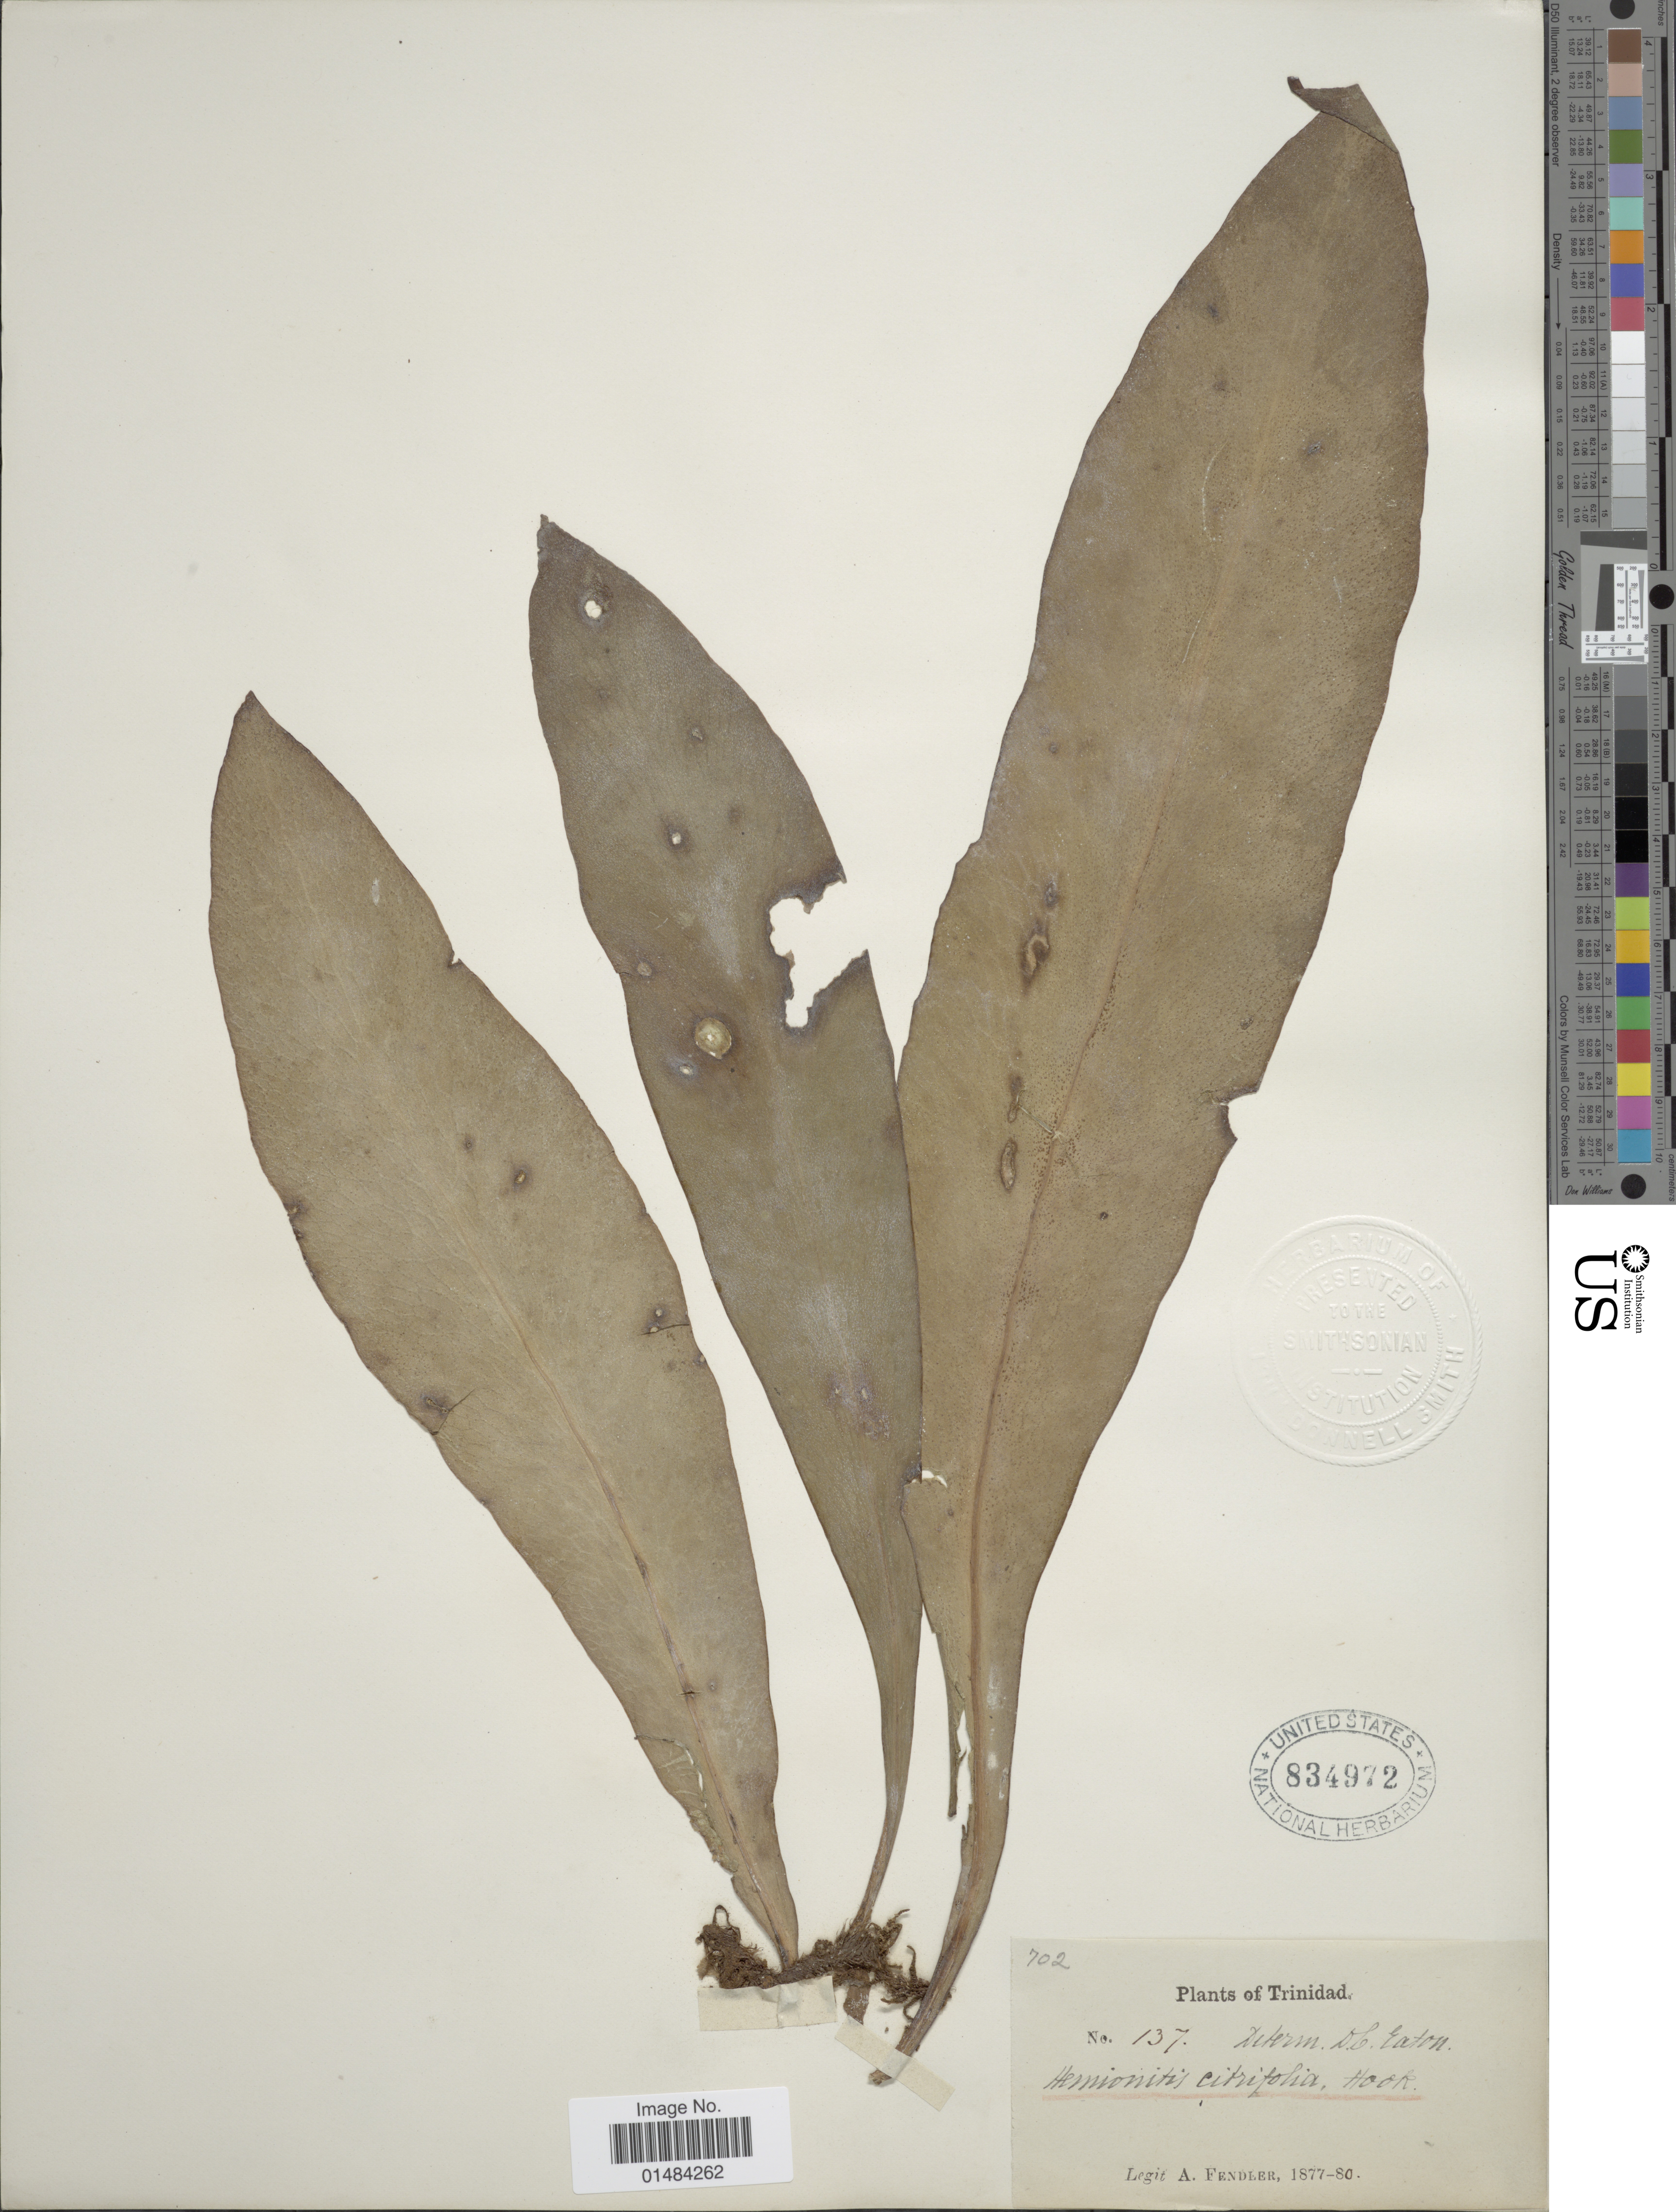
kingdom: Plantae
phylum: Tracheophyta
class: Polypodiopsida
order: Polypodiales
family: Pteridaceae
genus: Anetium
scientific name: Anetium citrifolium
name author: (L.) Splitg.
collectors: A. Fendler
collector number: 137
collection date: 1877/1880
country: Trinidad and Tobago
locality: Trinidad.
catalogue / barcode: US 834972